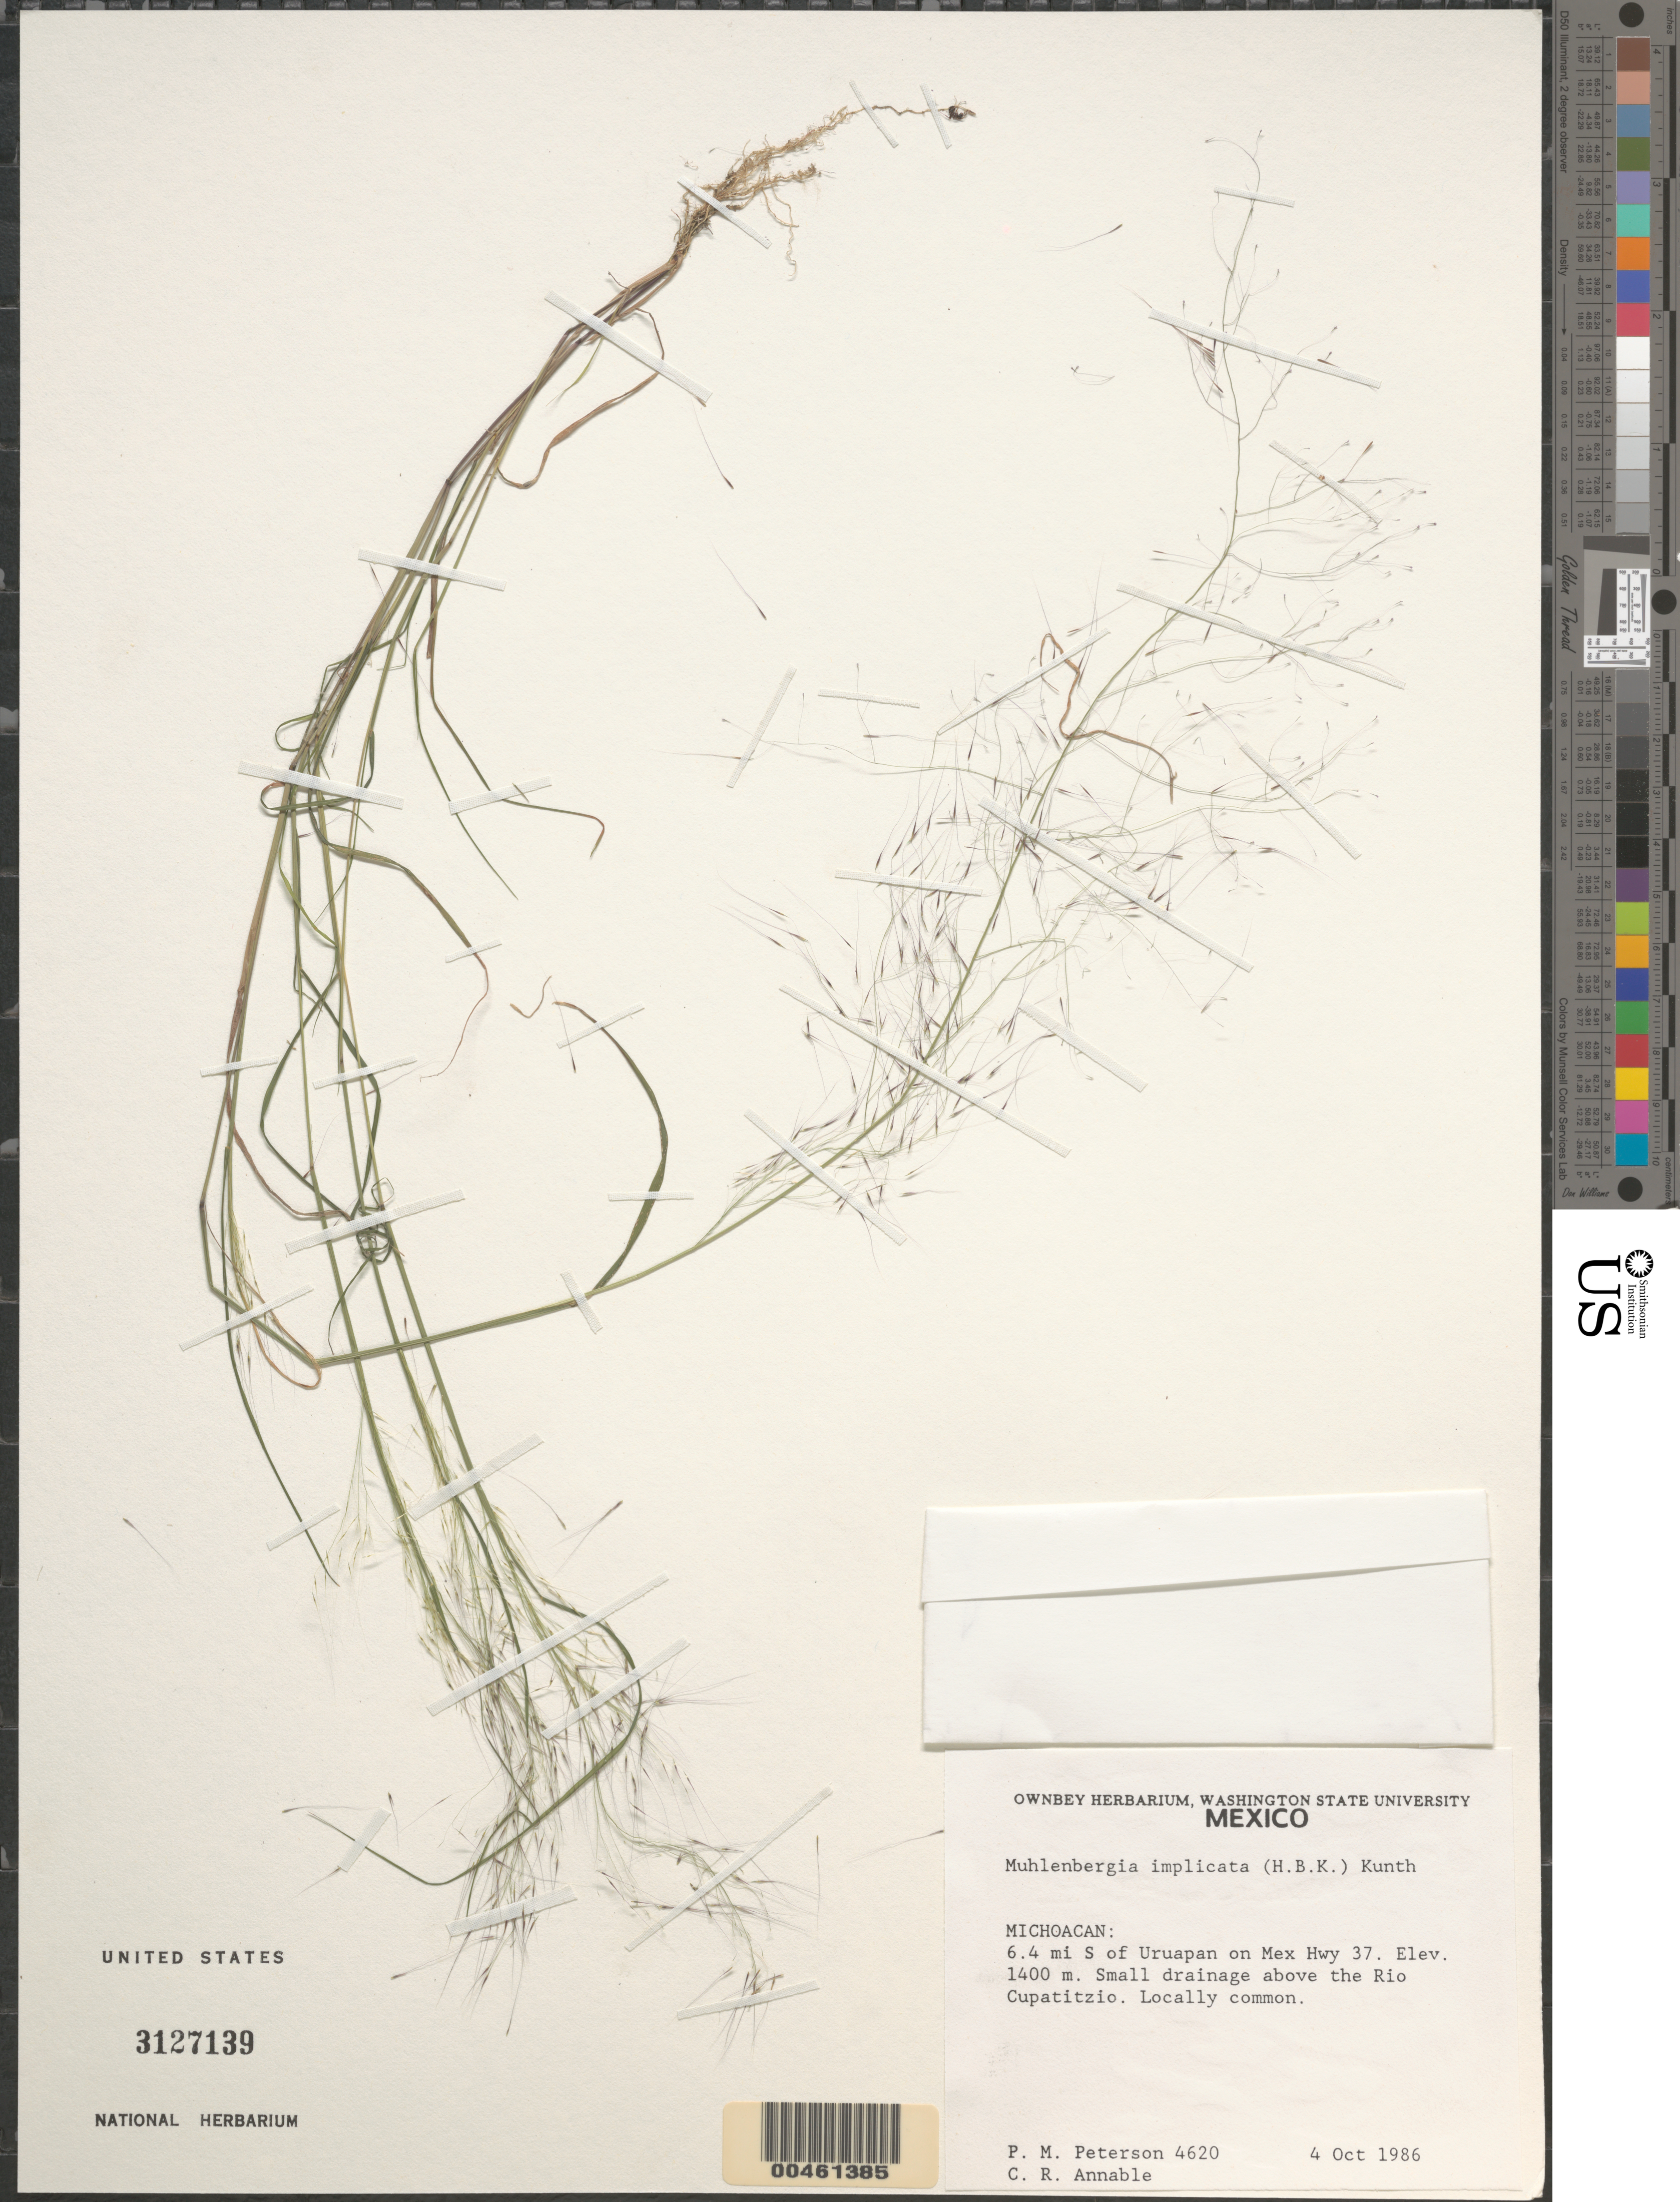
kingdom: Plantae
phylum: Tracheophyta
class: Liliopsida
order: Poales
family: Poaceae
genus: Muhlenbergia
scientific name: Muhlenbergia implicata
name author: (Kunth) Trin.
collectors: P. M. Peterson & C. R. Annable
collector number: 04620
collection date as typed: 04 Oct 1986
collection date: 1986-10-04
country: Mexico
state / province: Michoacán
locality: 6.4 mi S of Uruapan on Mex 37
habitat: Small drainage above the Rio Cupatitzio.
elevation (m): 1400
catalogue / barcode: US 3127139